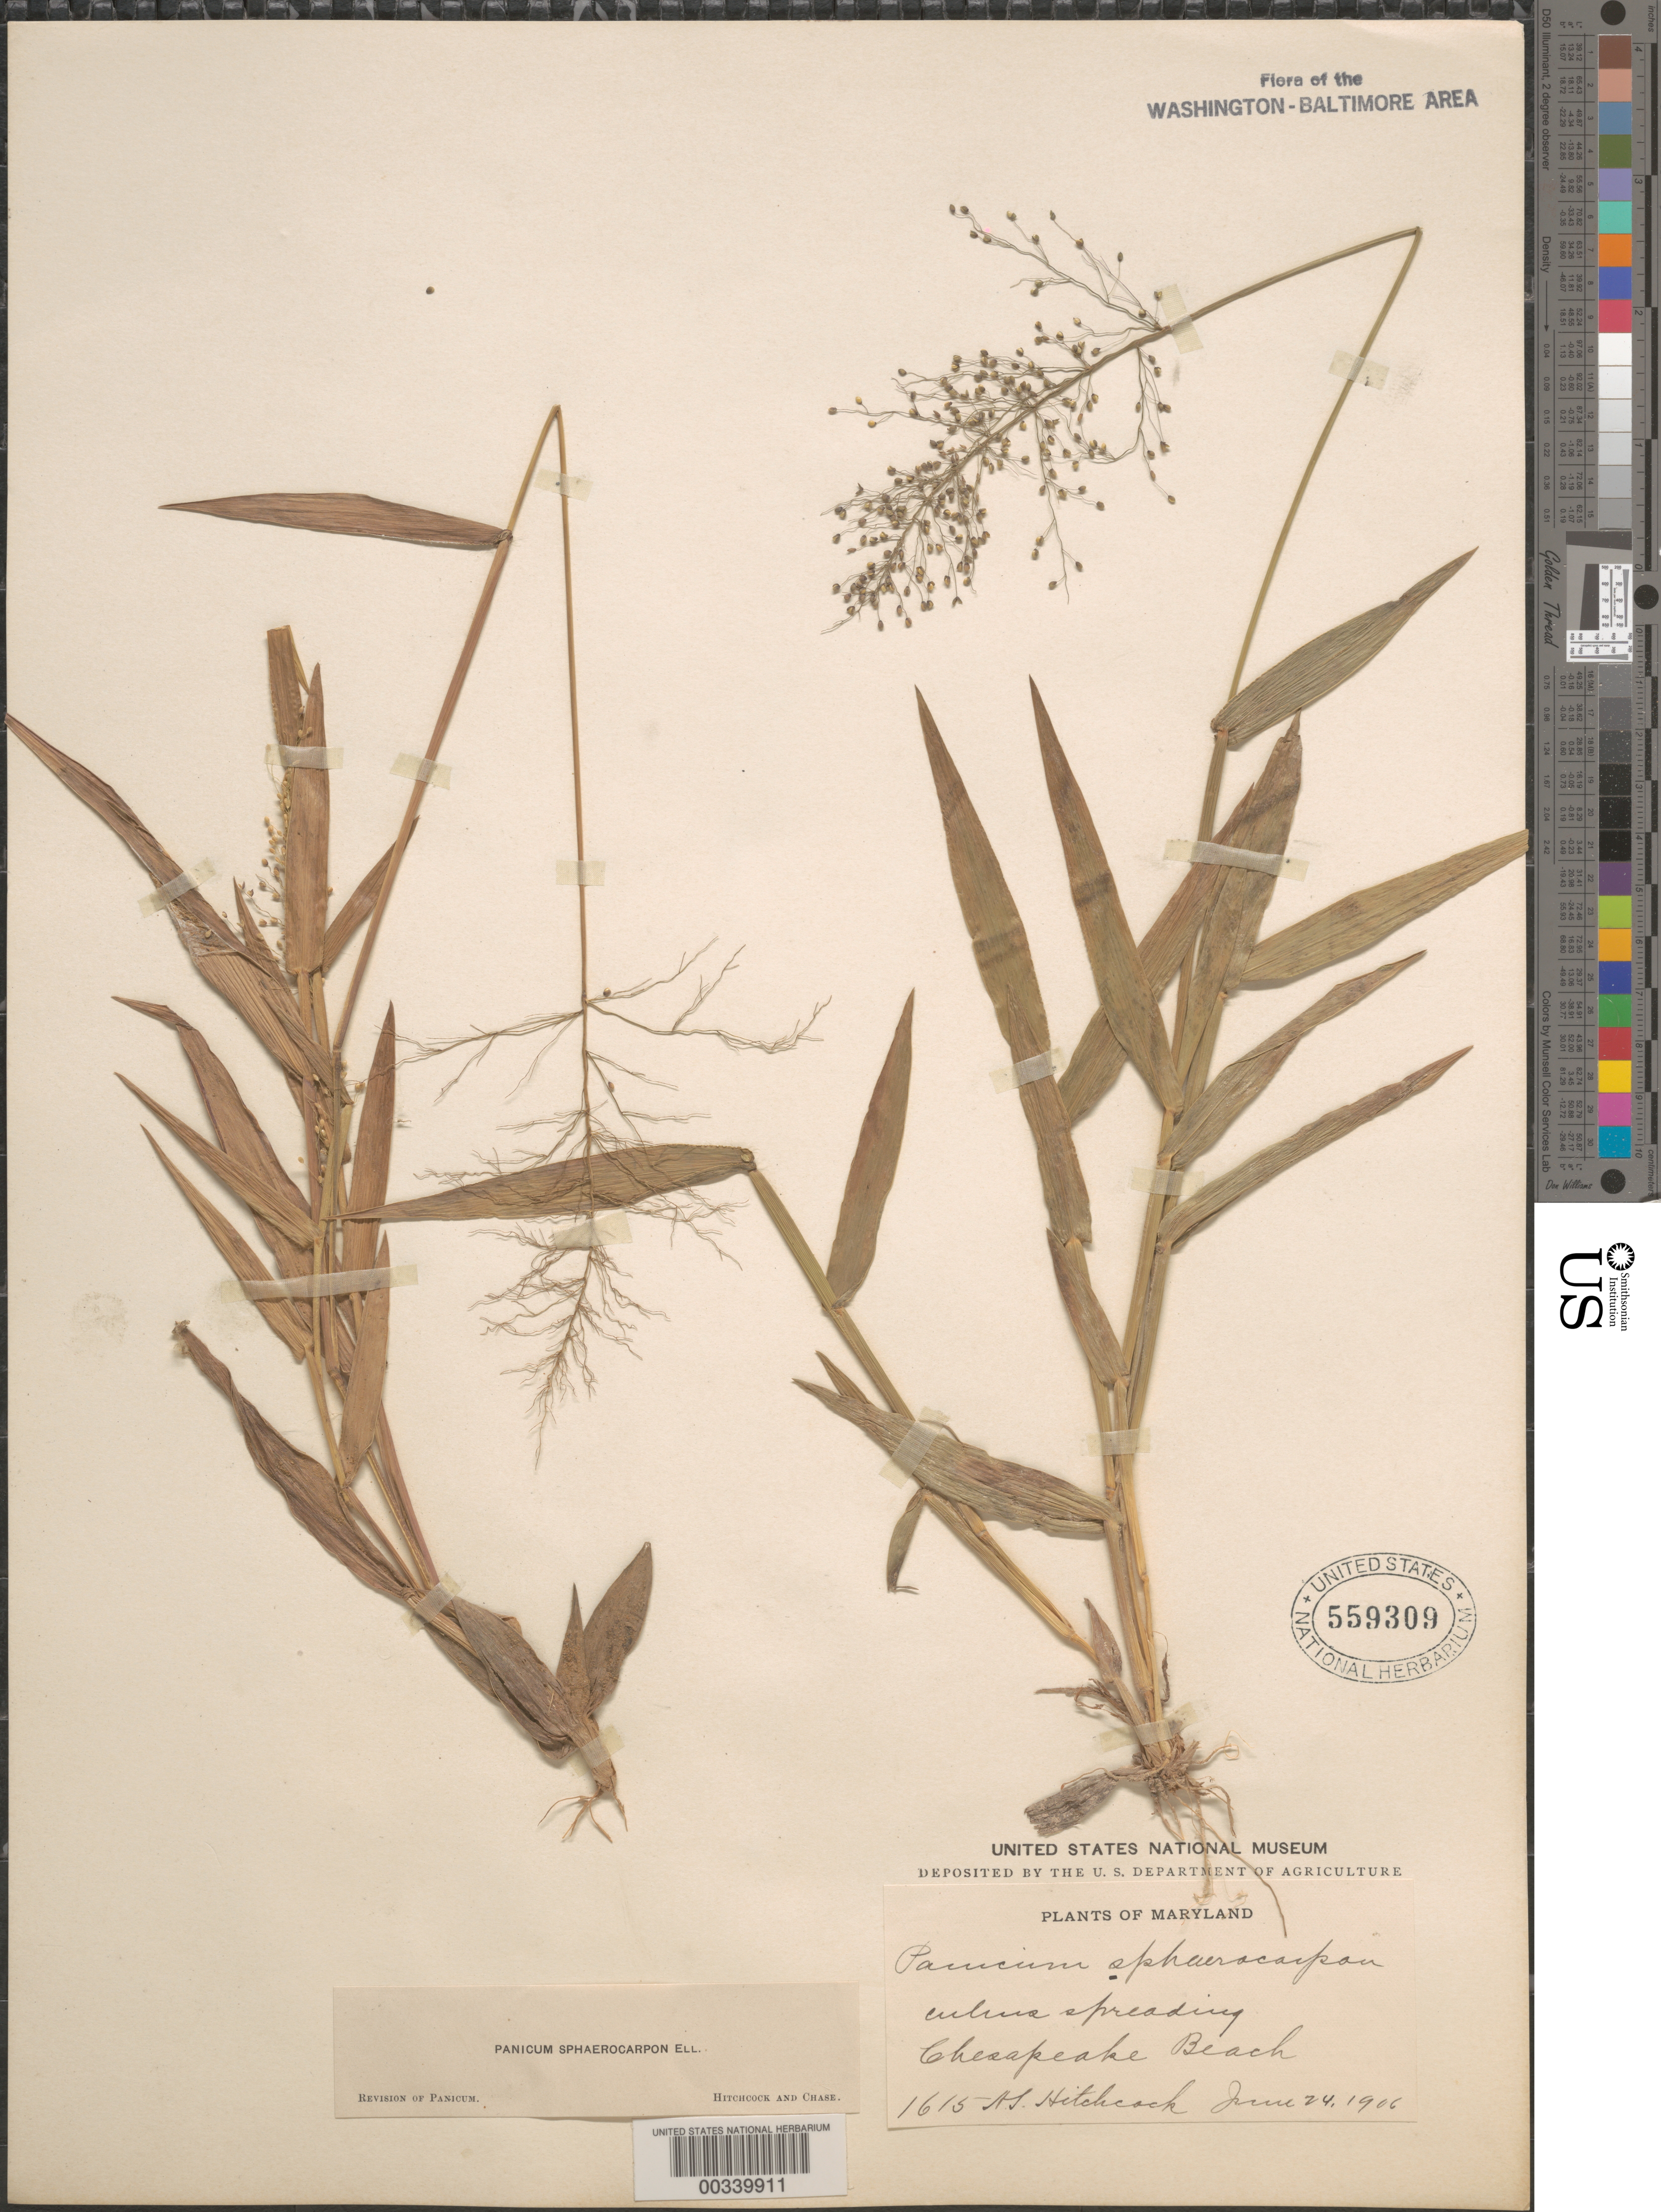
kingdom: Plantae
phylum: Tracheophyta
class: Liliopsida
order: Poales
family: Poaceae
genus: Dichanthelium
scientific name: Dichanthelium sphaerocarpon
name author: (Elliott) Gould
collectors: A. S. Hitchcock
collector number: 1615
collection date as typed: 24 Jun 1906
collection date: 1906-06-24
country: United States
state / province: Maryland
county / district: Calvert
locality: Chesapeake Beach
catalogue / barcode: US 559309